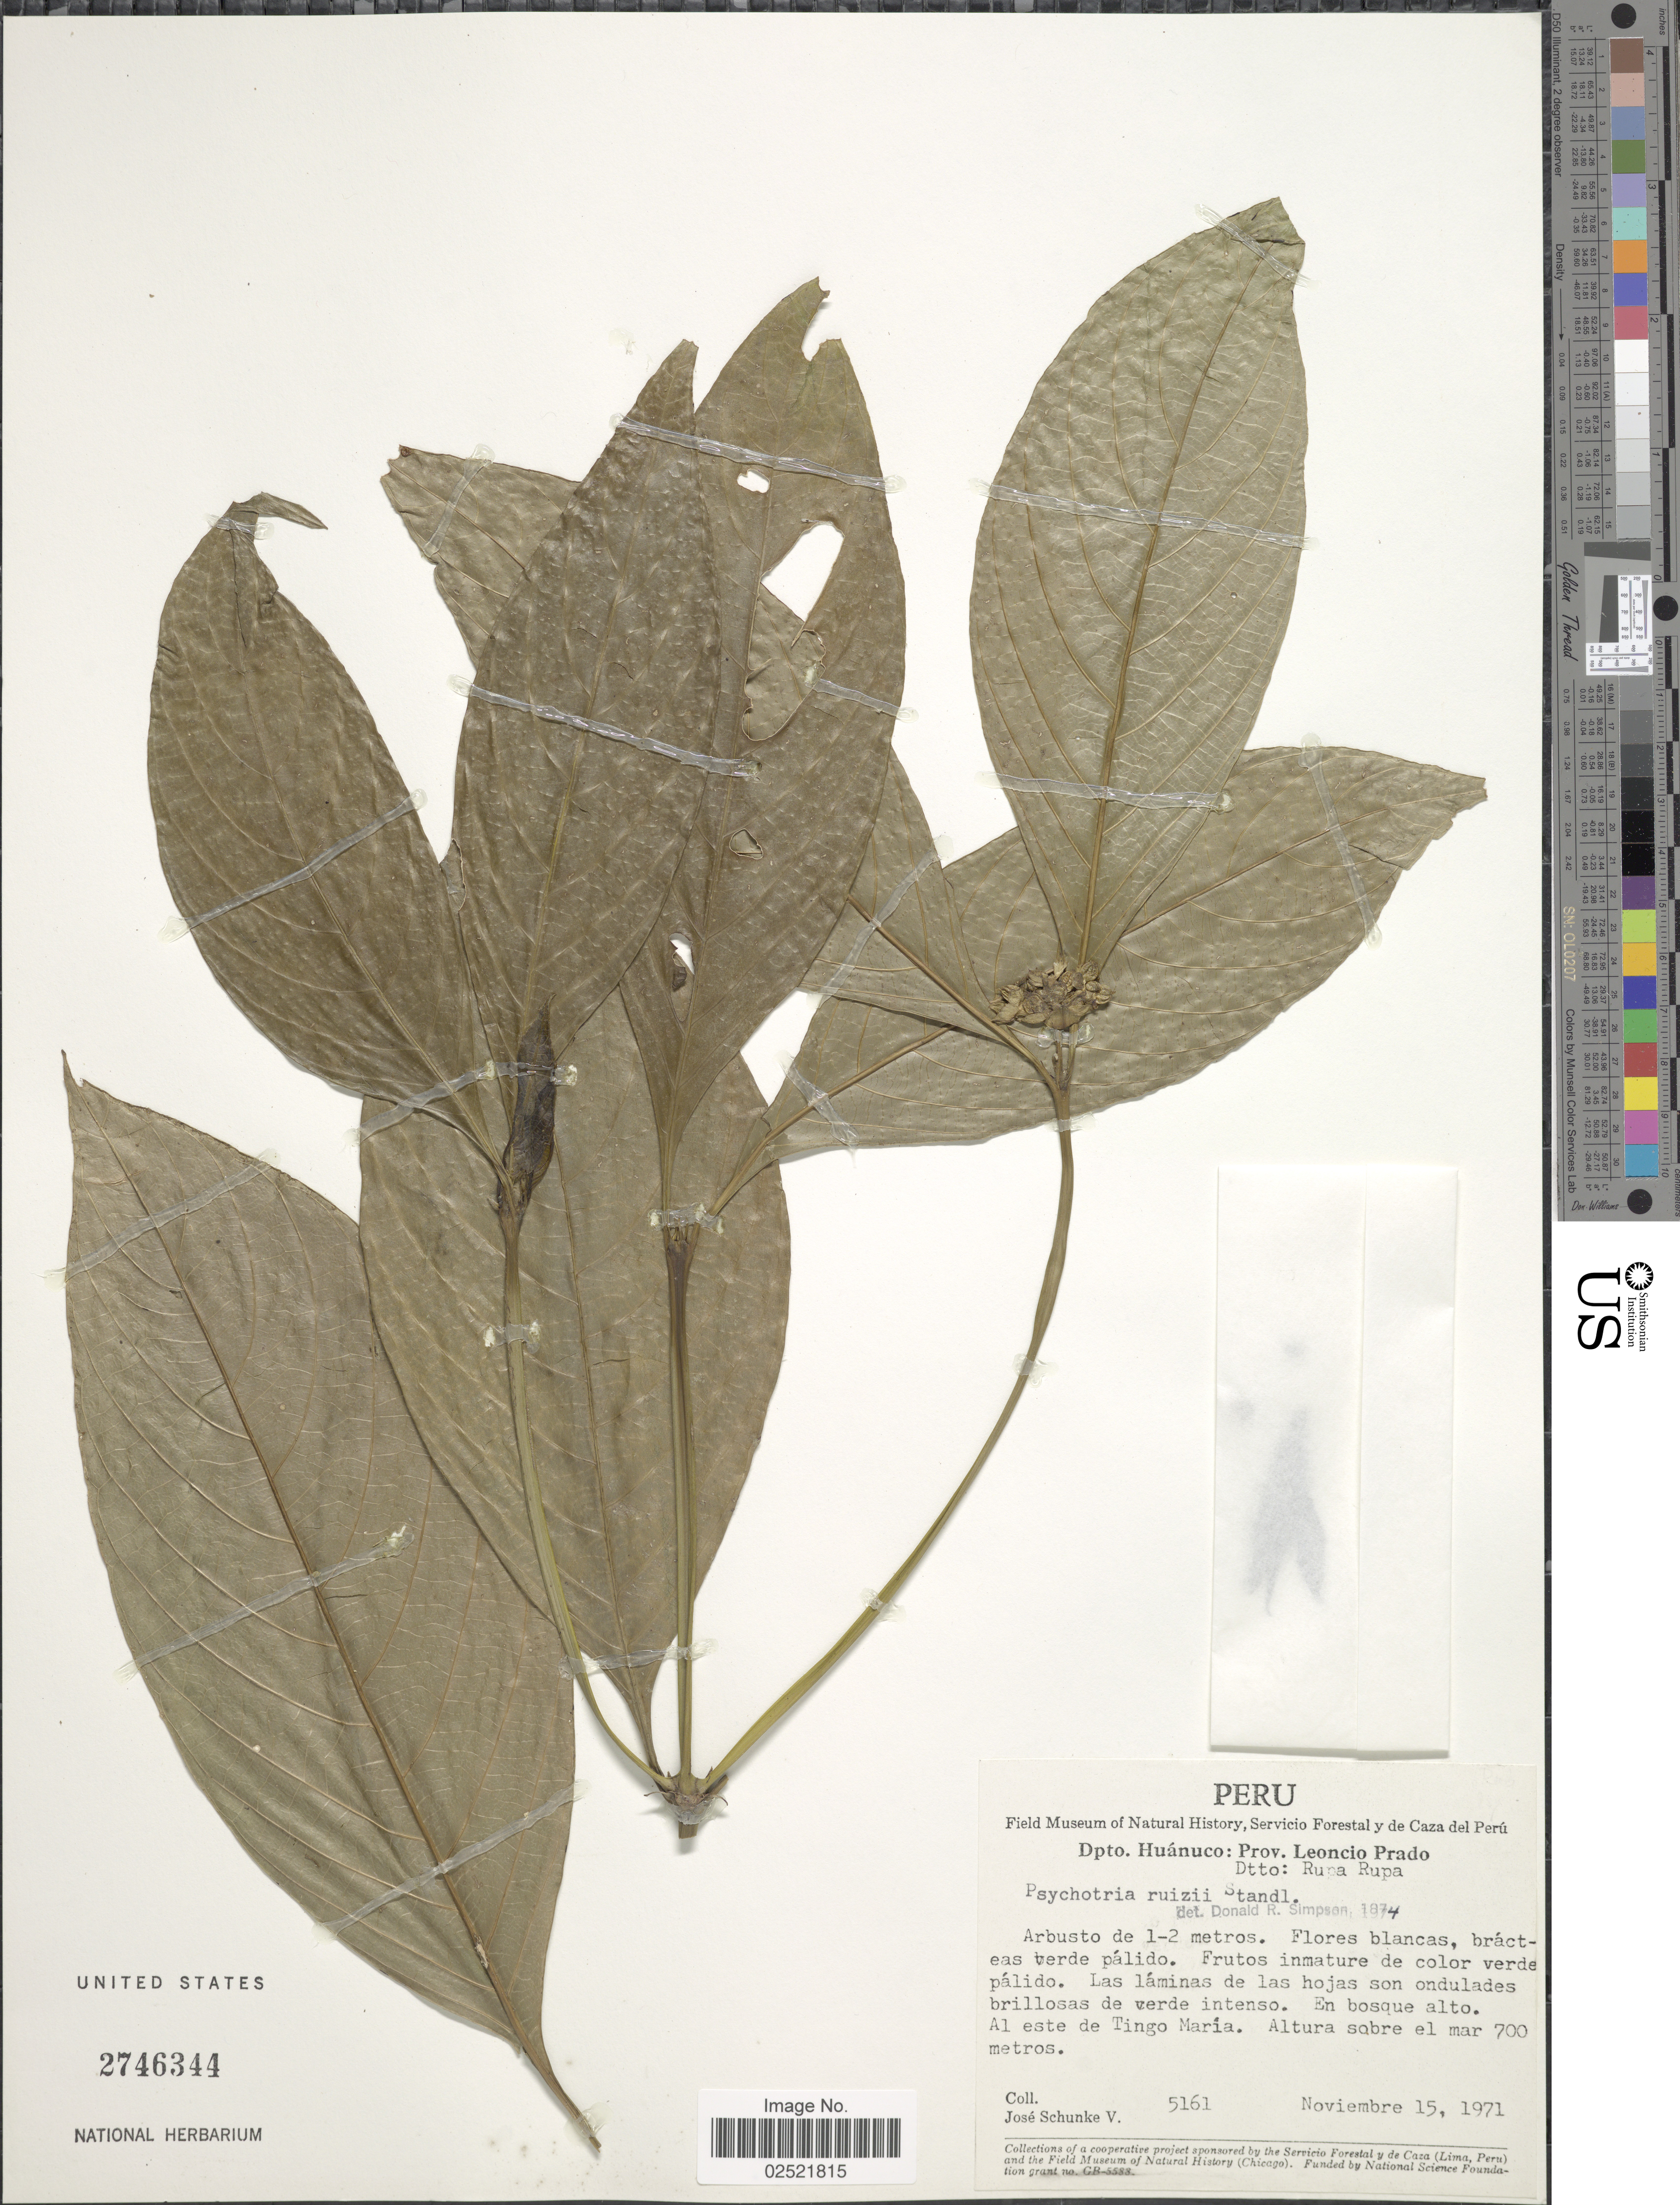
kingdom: Plantae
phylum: Tracheophyta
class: Magnoliopsida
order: Gentianales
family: Rubiaceae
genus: Psychotria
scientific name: Psychotria ruizii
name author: Standl.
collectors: J. Schunke Vigo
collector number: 5161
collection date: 1971-11-15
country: Peru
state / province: Huánuco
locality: Prov. Leoncio Prado, Dtto. Rupa Rupa, al este de Tingo Maria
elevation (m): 700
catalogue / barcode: US 2746344